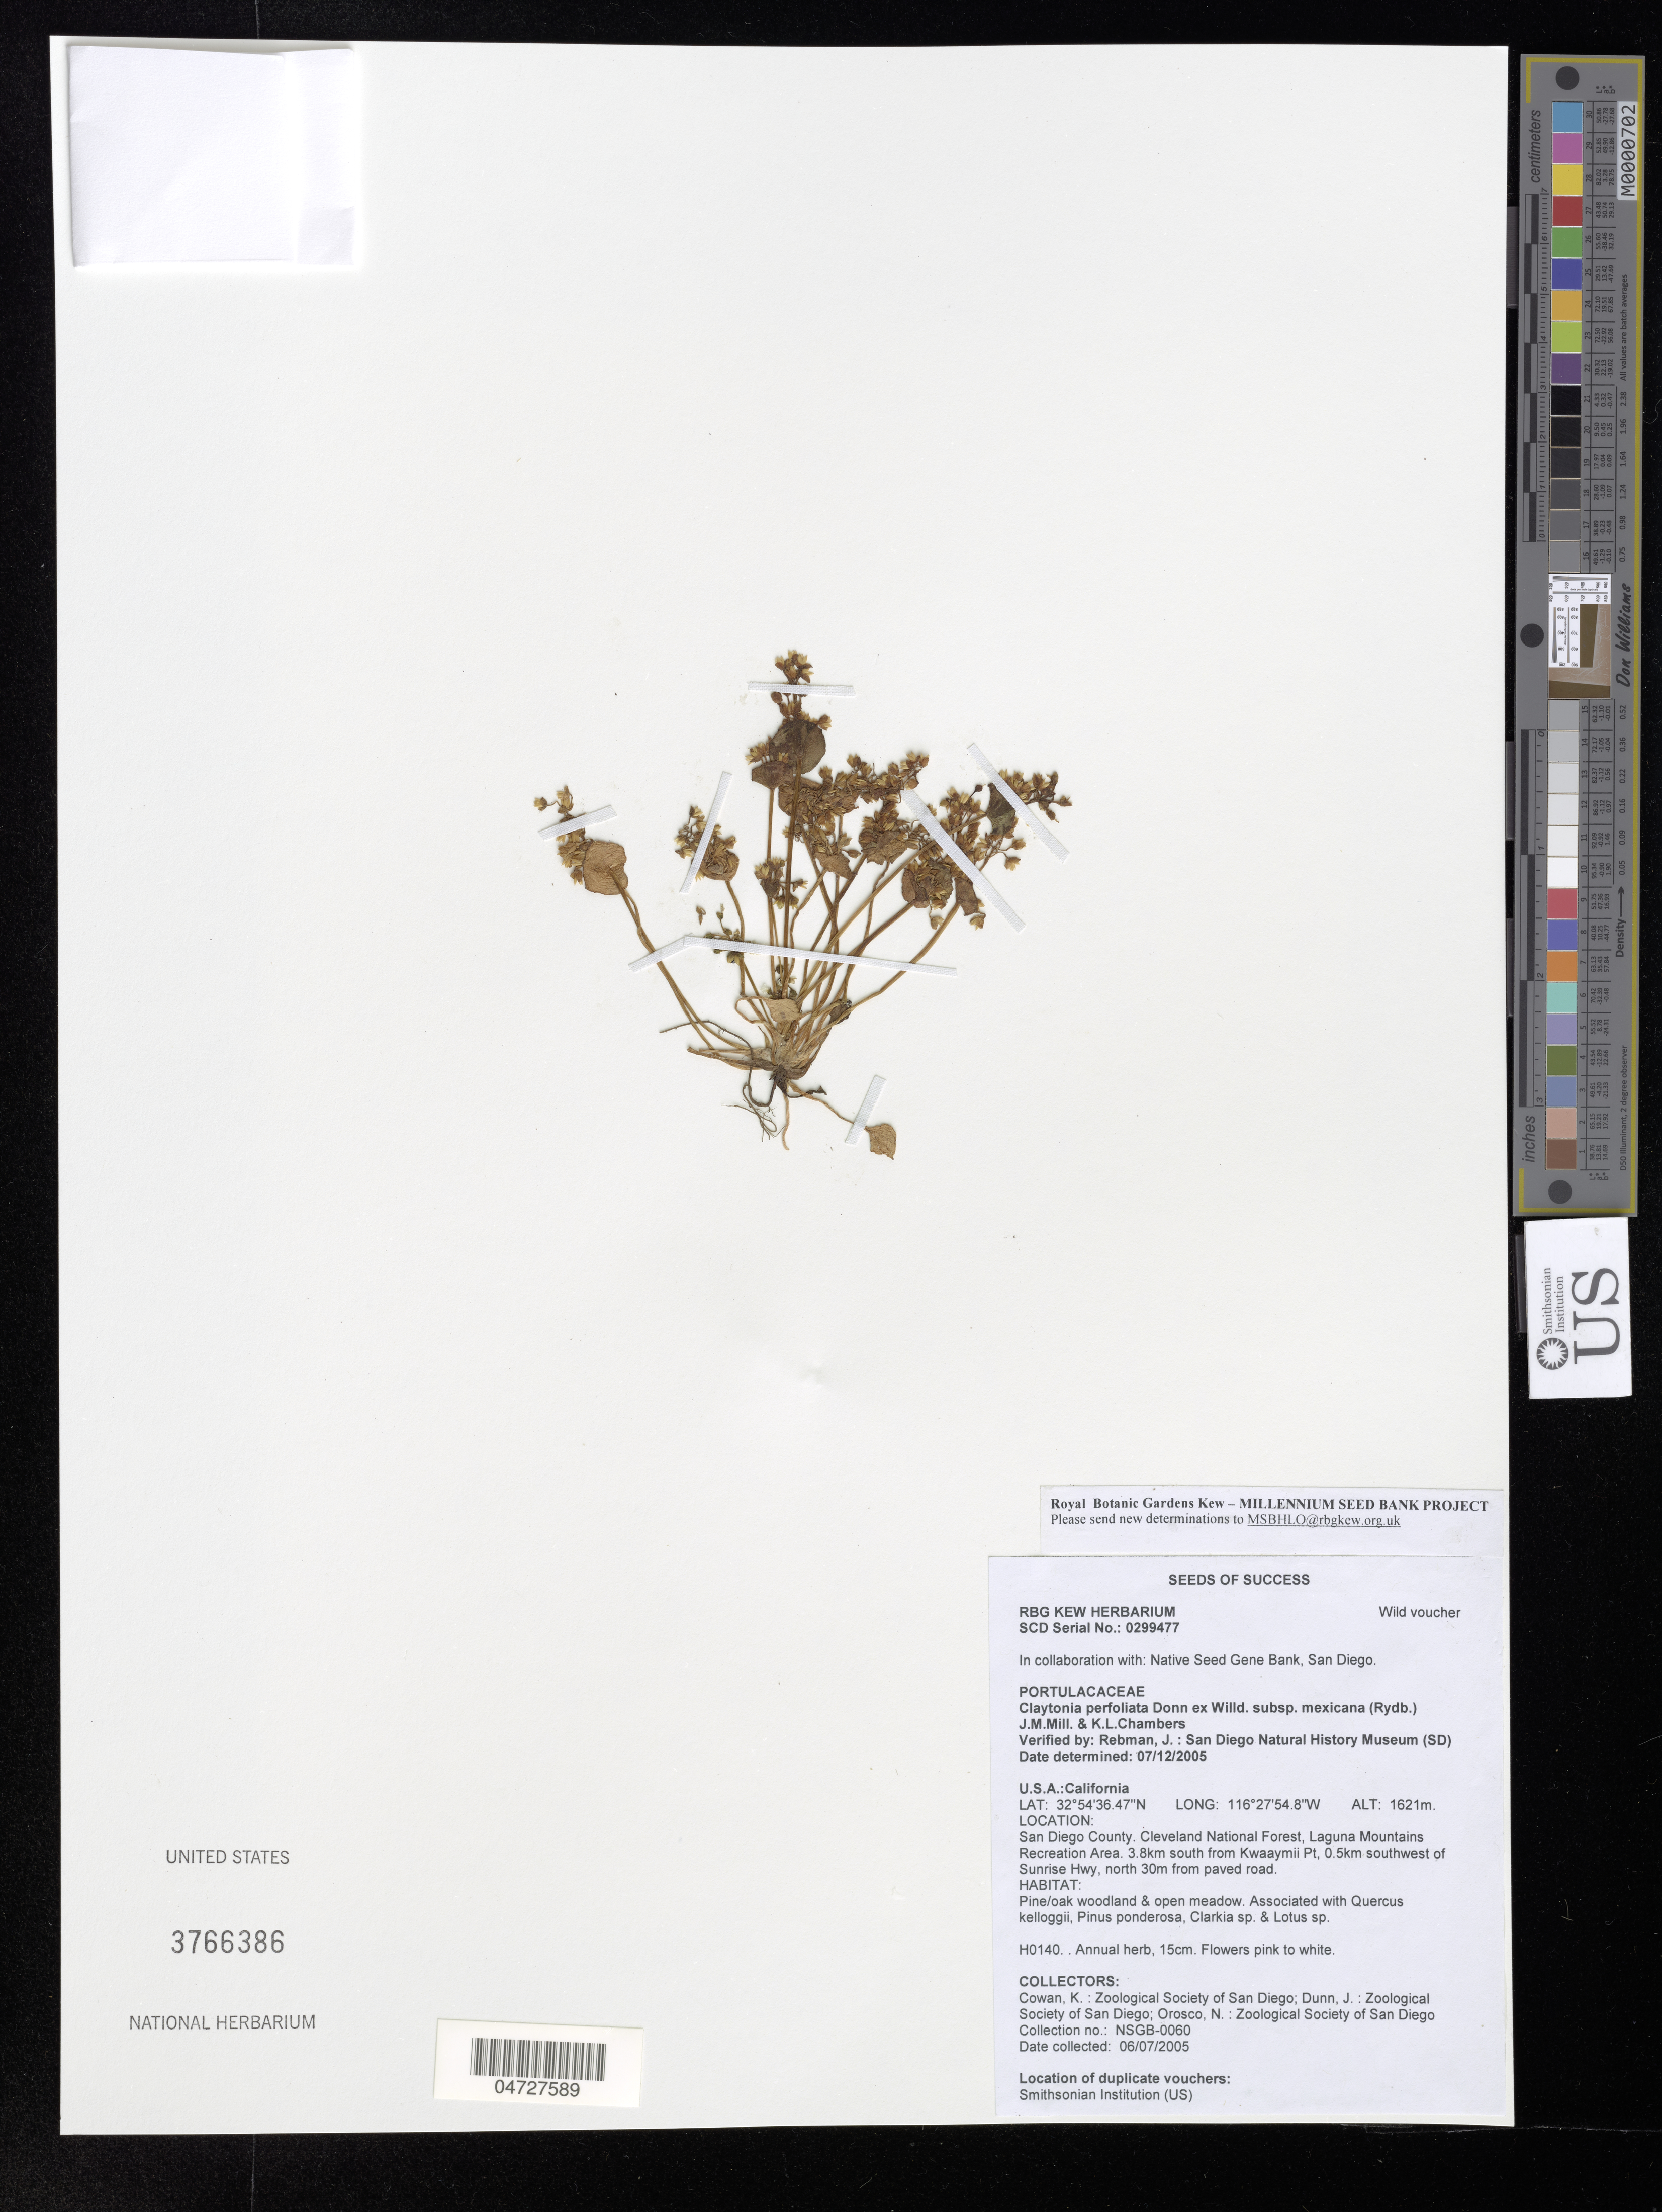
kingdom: Plantae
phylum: Tracheophyta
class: Magnoliopsida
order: Caryophyllales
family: Montiaceae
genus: Claytonia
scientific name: Claytonia perfoliata subsp. mexicana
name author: (Rydb.) Mill. & Chambers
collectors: K. Cowan, J. Dunn & N. Orosco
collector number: NSGB-0060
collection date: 2005-07-06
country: United States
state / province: California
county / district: San Diego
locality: San Diego County. Cleveland National Forest, Laguna Mountains Recreation Area. 3.8km south from Kwaaymii Pt, 0.5km southwest of Sunrise Hwy, north 30m from paved road.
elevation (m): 1621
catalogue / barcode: US 3766386